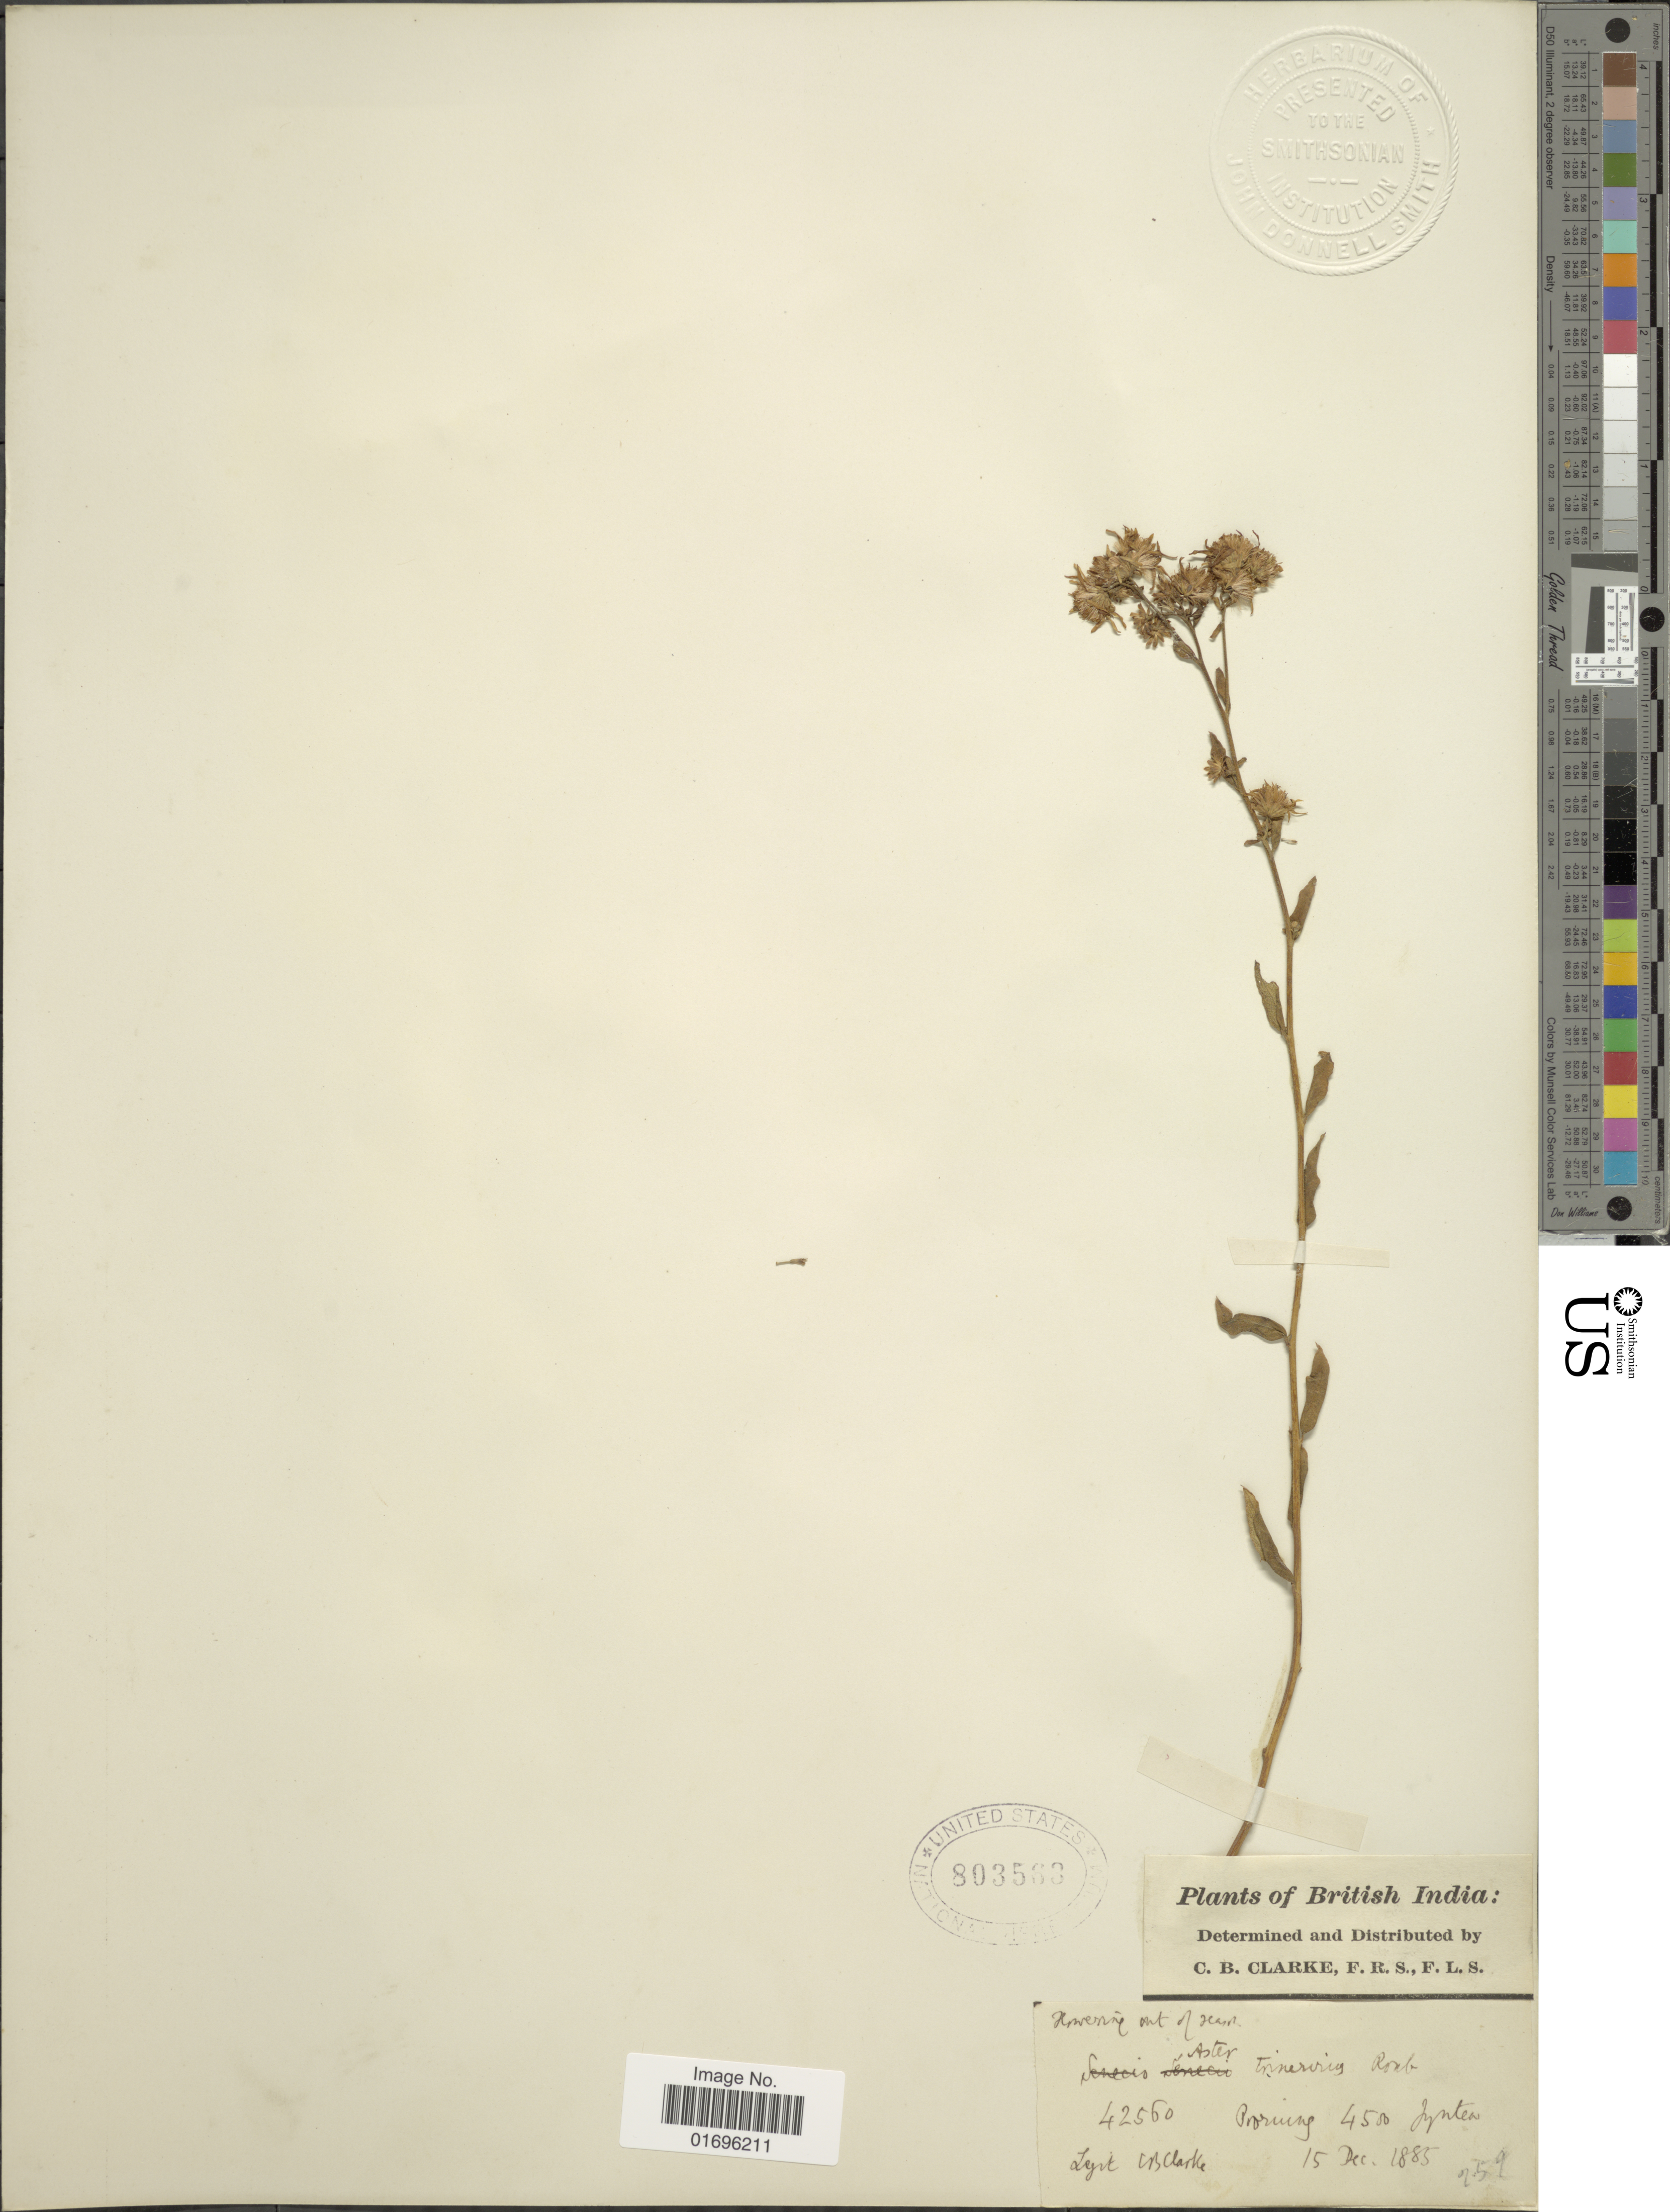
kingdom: Plantae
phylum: Tracheophyta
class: Magnoliopsida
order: Asterales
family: Asteraceae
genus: Aster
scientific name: Aster ageratoides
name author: Turcz.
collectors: C. B. Clarke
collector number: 42560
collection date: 1885-12-15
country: India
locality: British India. Proruing Jyntea. [interpreted]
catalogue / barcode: US 803533